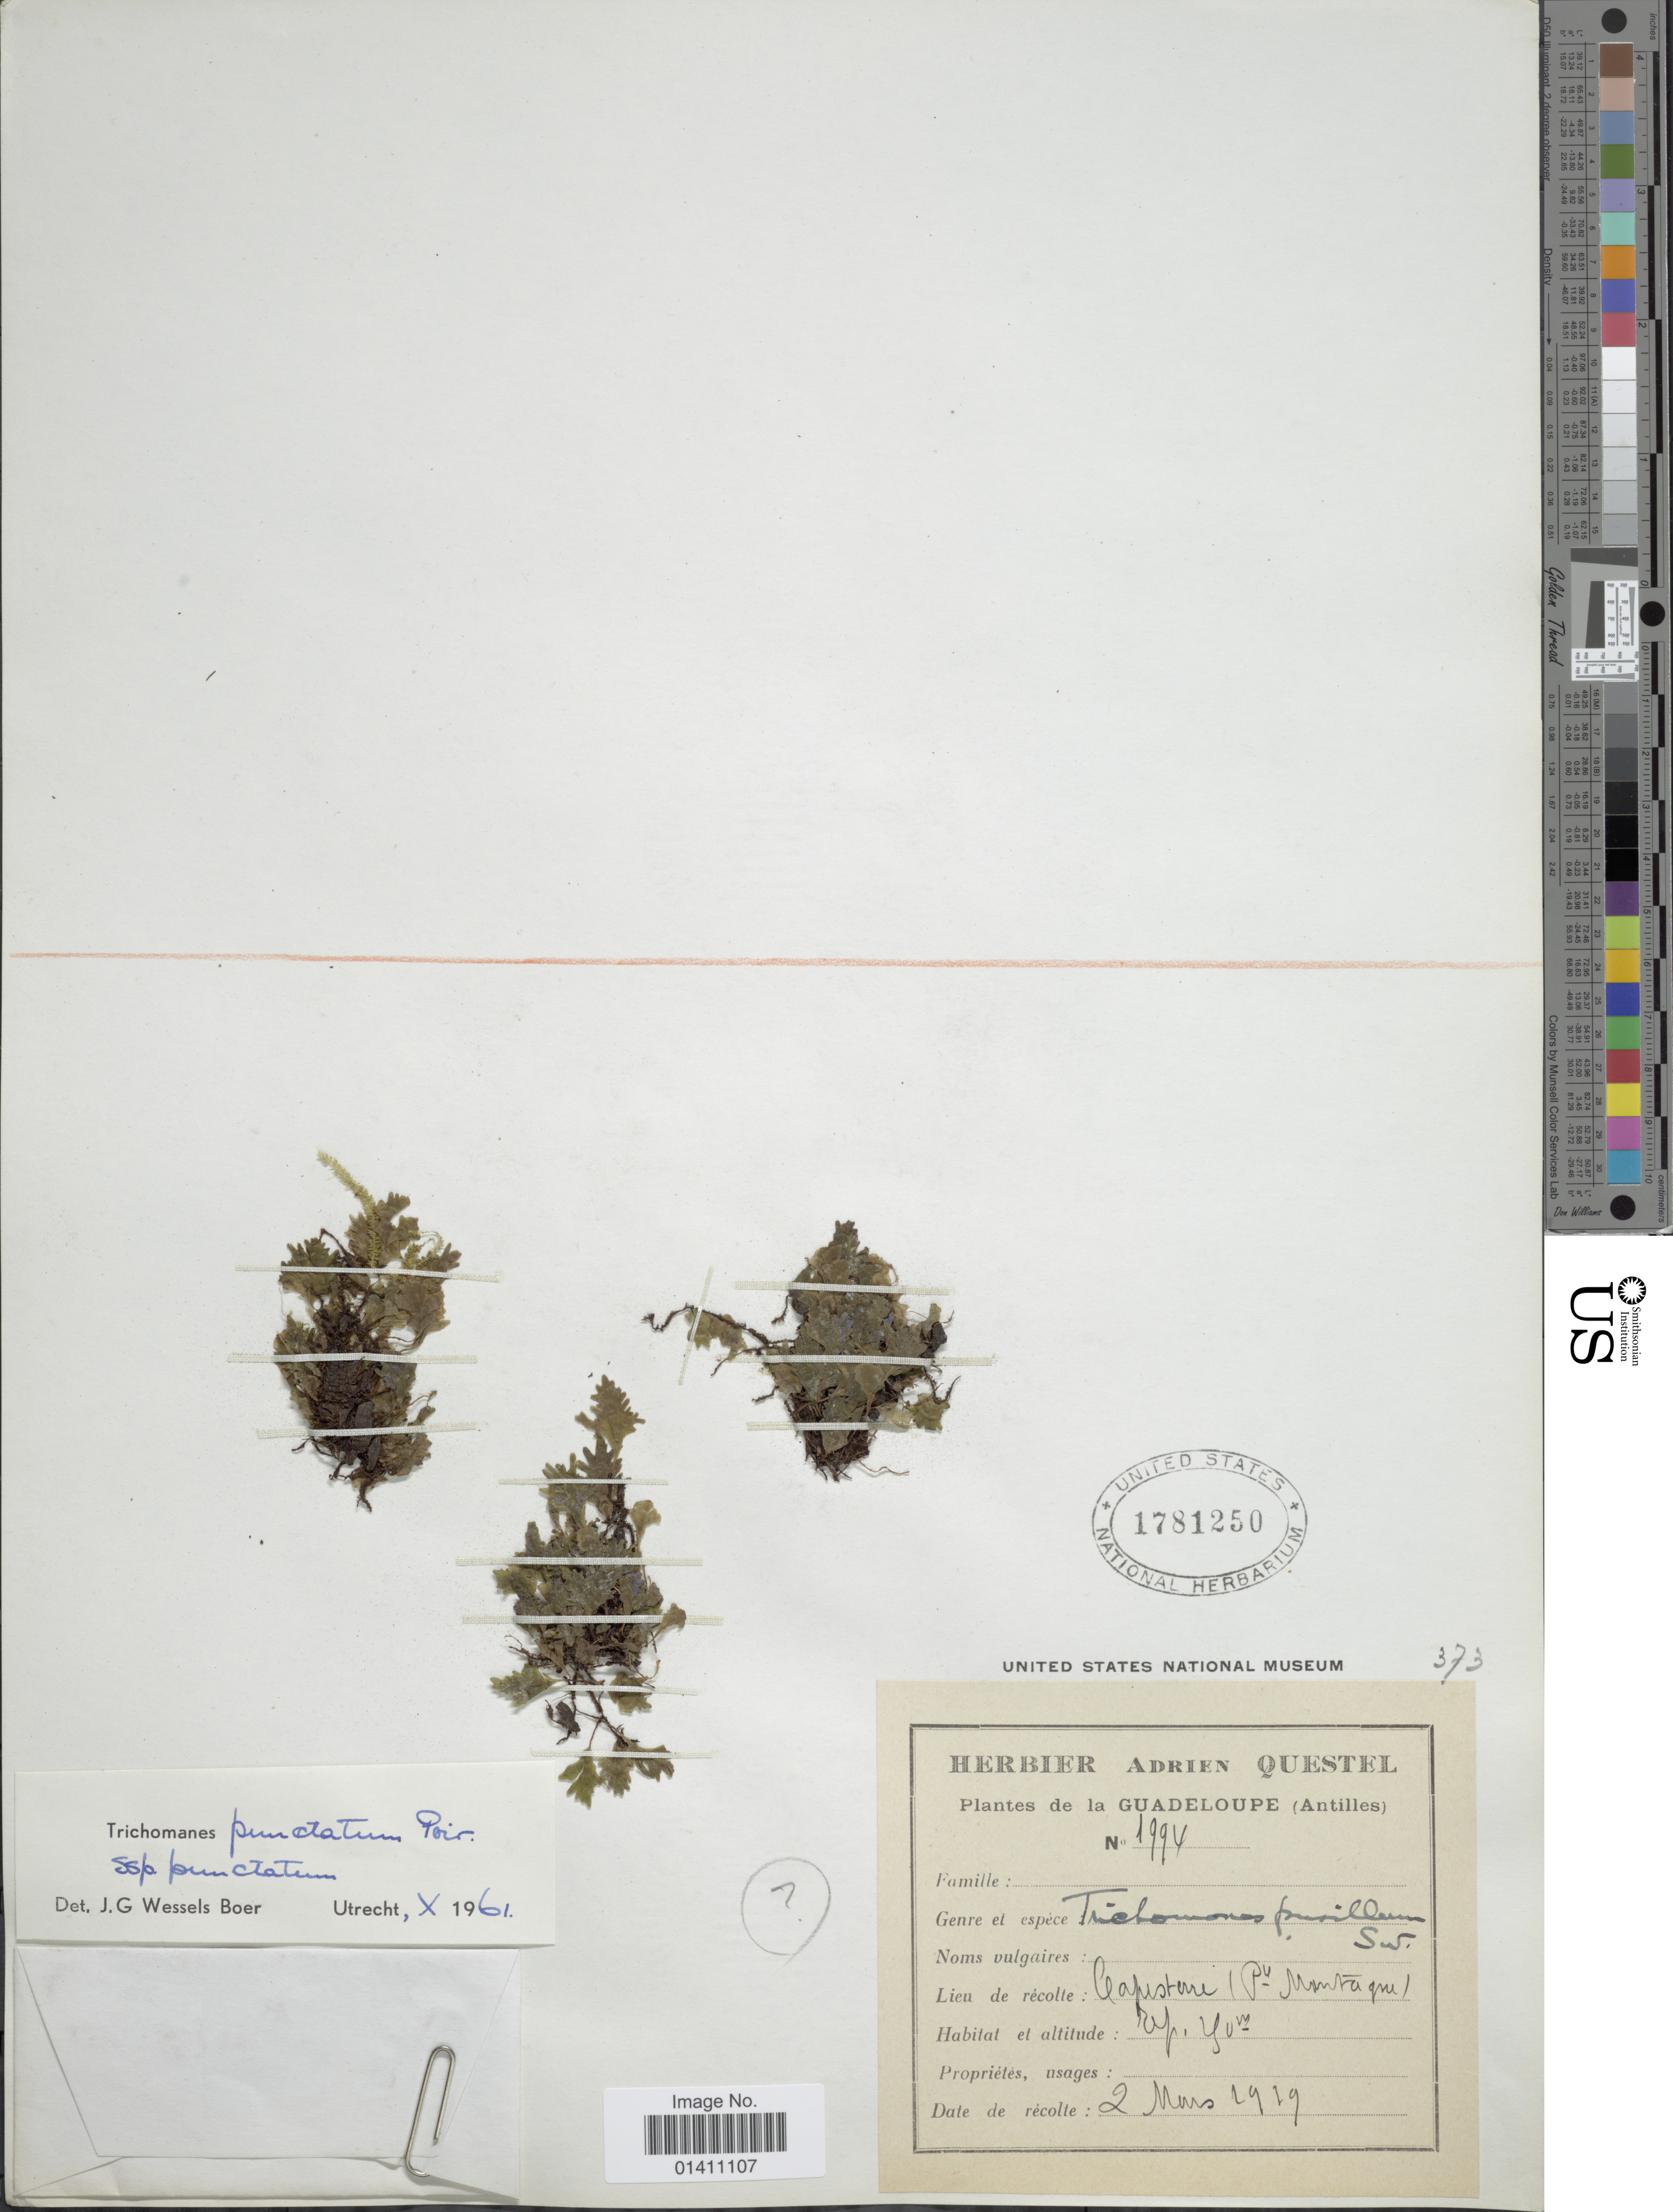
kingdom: Plantae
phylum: Tracheophyta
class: Polypodiopsida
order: Hymenophyllales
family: Hymenophyllaceae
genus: Didymoglossum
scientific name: Didymoglossum punctatum subsp. punctatum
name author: (Poir.) Desv.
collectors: A. Questel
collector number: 1994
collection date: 1919-03-02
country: Guadeloupe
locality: Antilles. Capisterre (Montague)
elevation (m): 150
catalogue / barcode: US 1781250